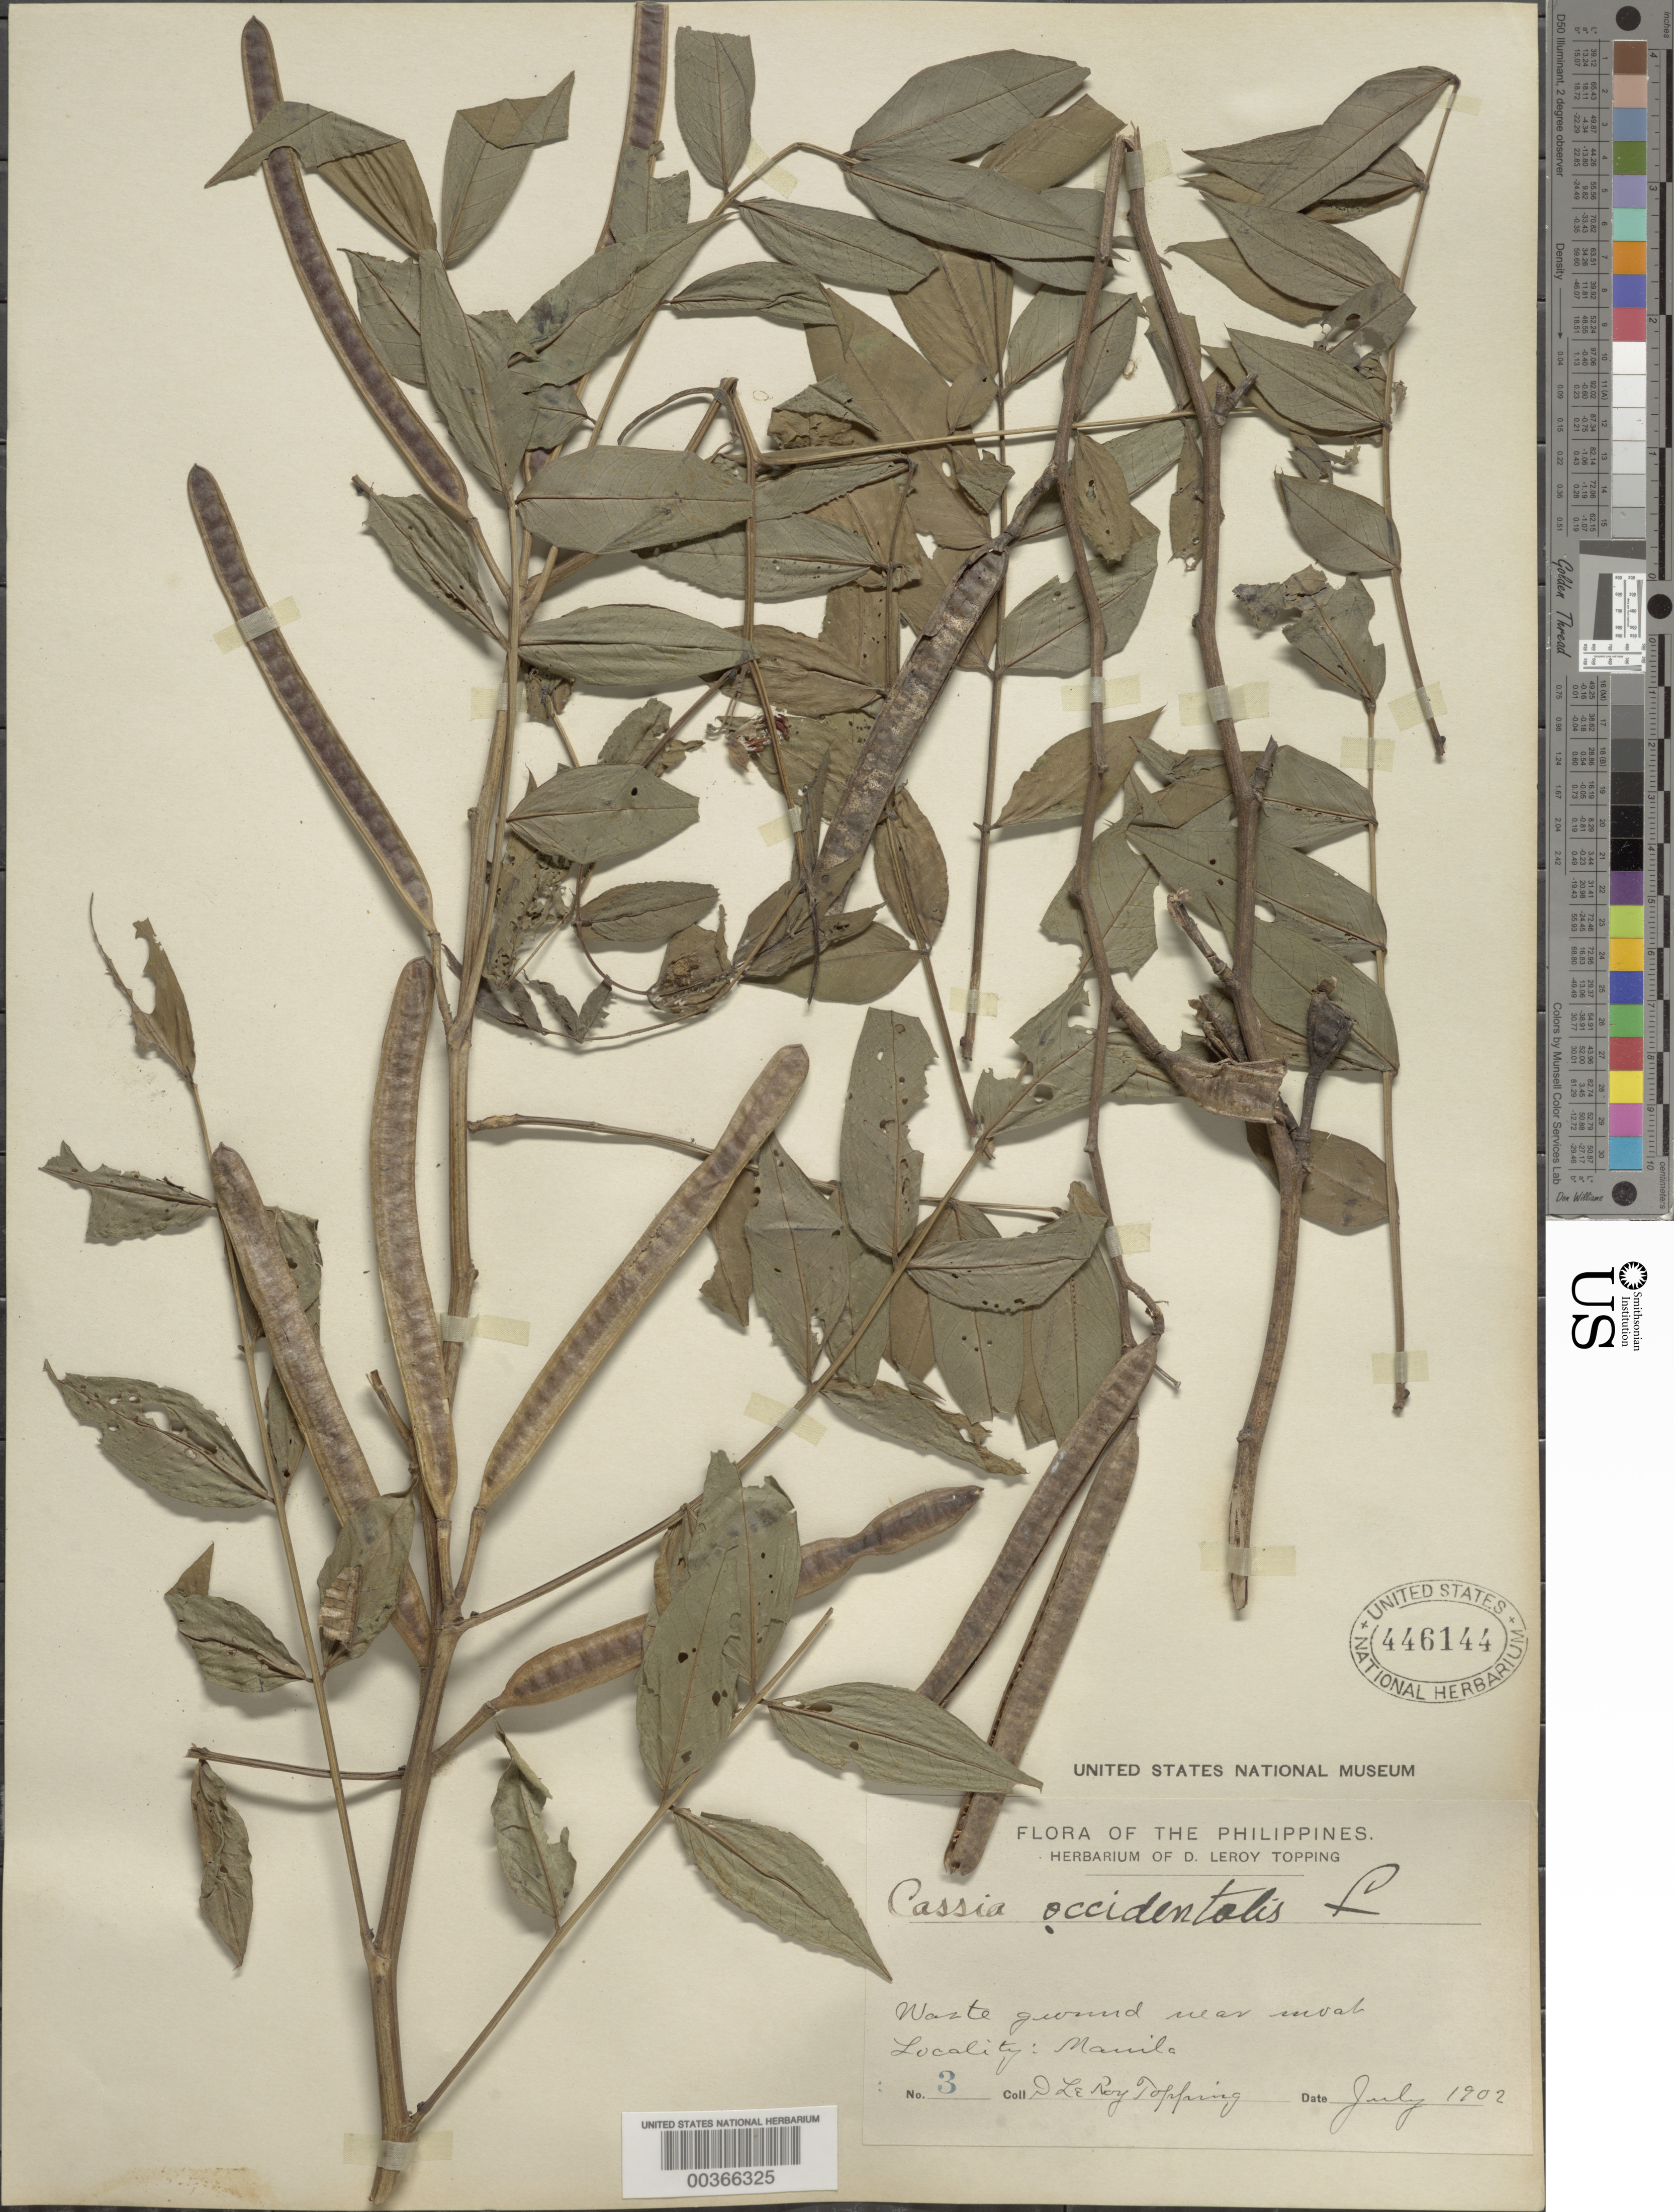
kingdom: Plantae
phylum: Tracheophyta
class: Magnoliopsida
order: Fabales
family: Fabaceae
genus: Senna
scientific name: Senna occidentalis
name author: (L.) Link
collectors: D. L. Topping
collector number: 3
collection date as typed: Jul 1902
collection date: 1902-07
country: Philippines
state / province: National Capital Region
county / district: Manila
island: Luzon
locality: Manila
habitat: Waste ground near moat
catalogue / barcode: US 446144